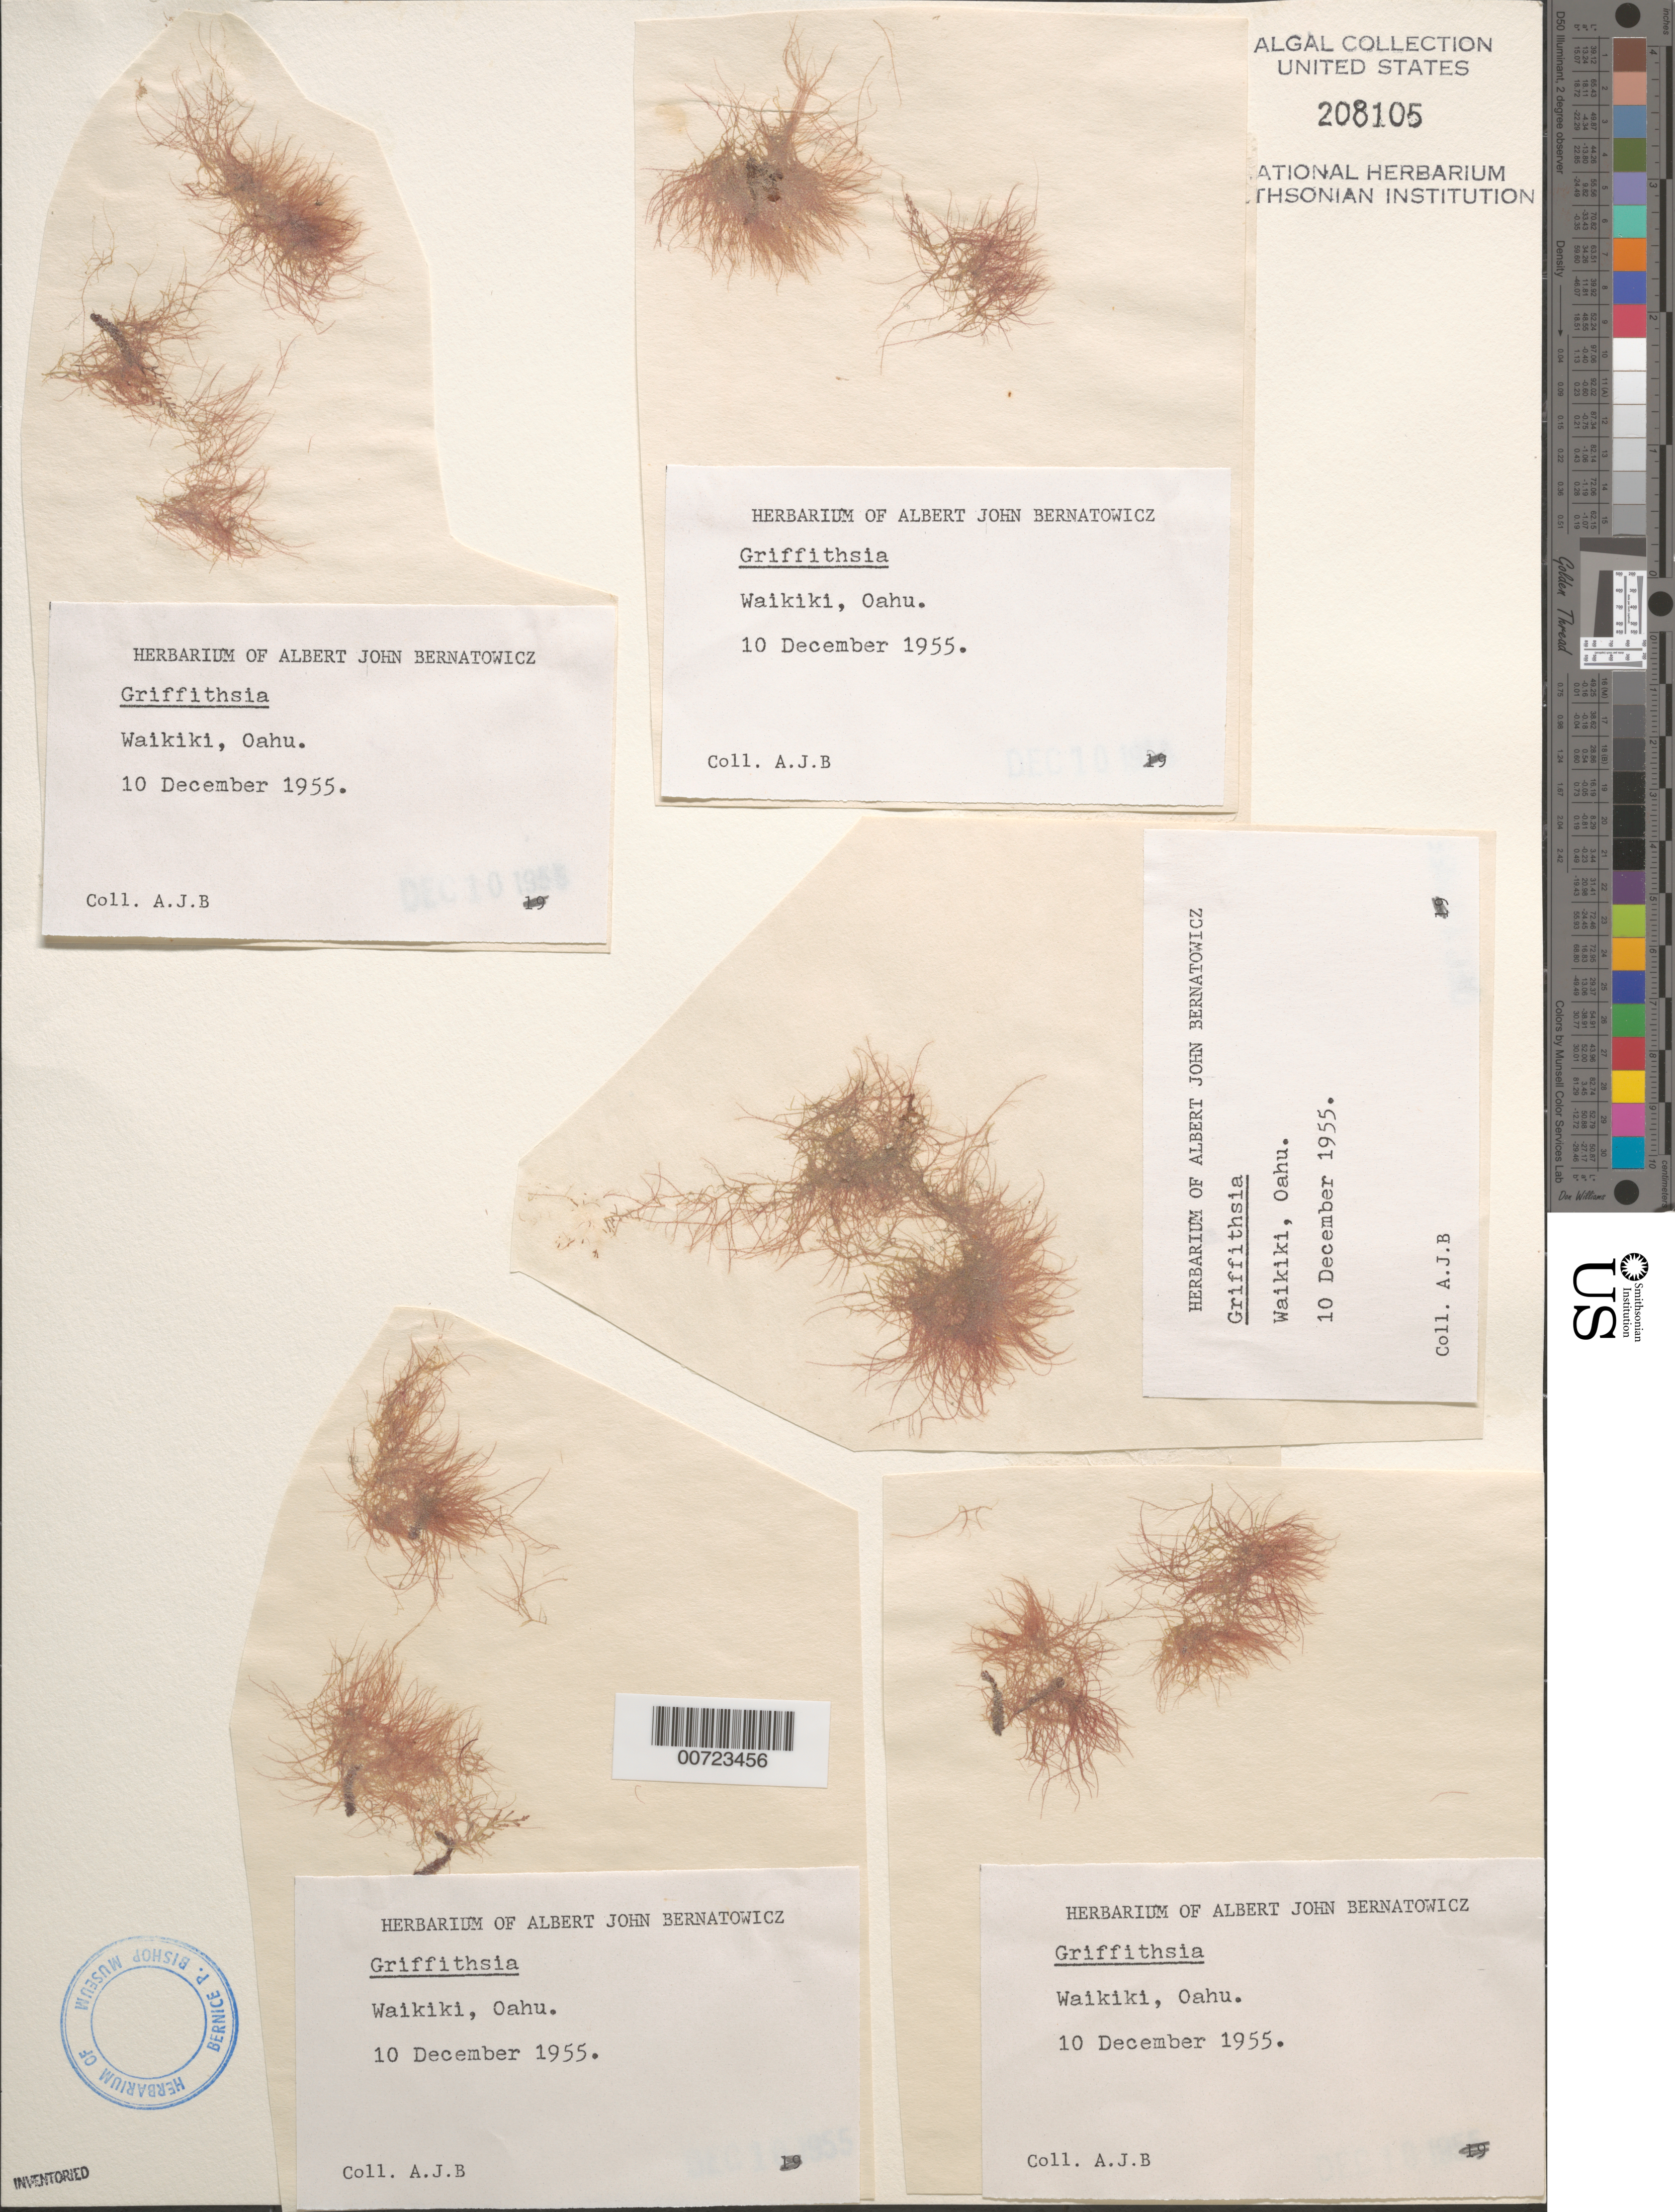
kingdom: Plantae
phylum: Rhodophyta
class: Florideophyceae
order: Ceramiales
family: Wrangeliaceae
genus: Griffithsia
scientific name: Griffithsia sp.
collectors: A. Bernatowicz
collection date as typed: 10 Dec 1955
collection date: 1955-12-10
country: United States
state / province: Hawaii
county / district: Honolulu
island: Oahu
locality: Waikiki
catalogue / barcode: US 208105